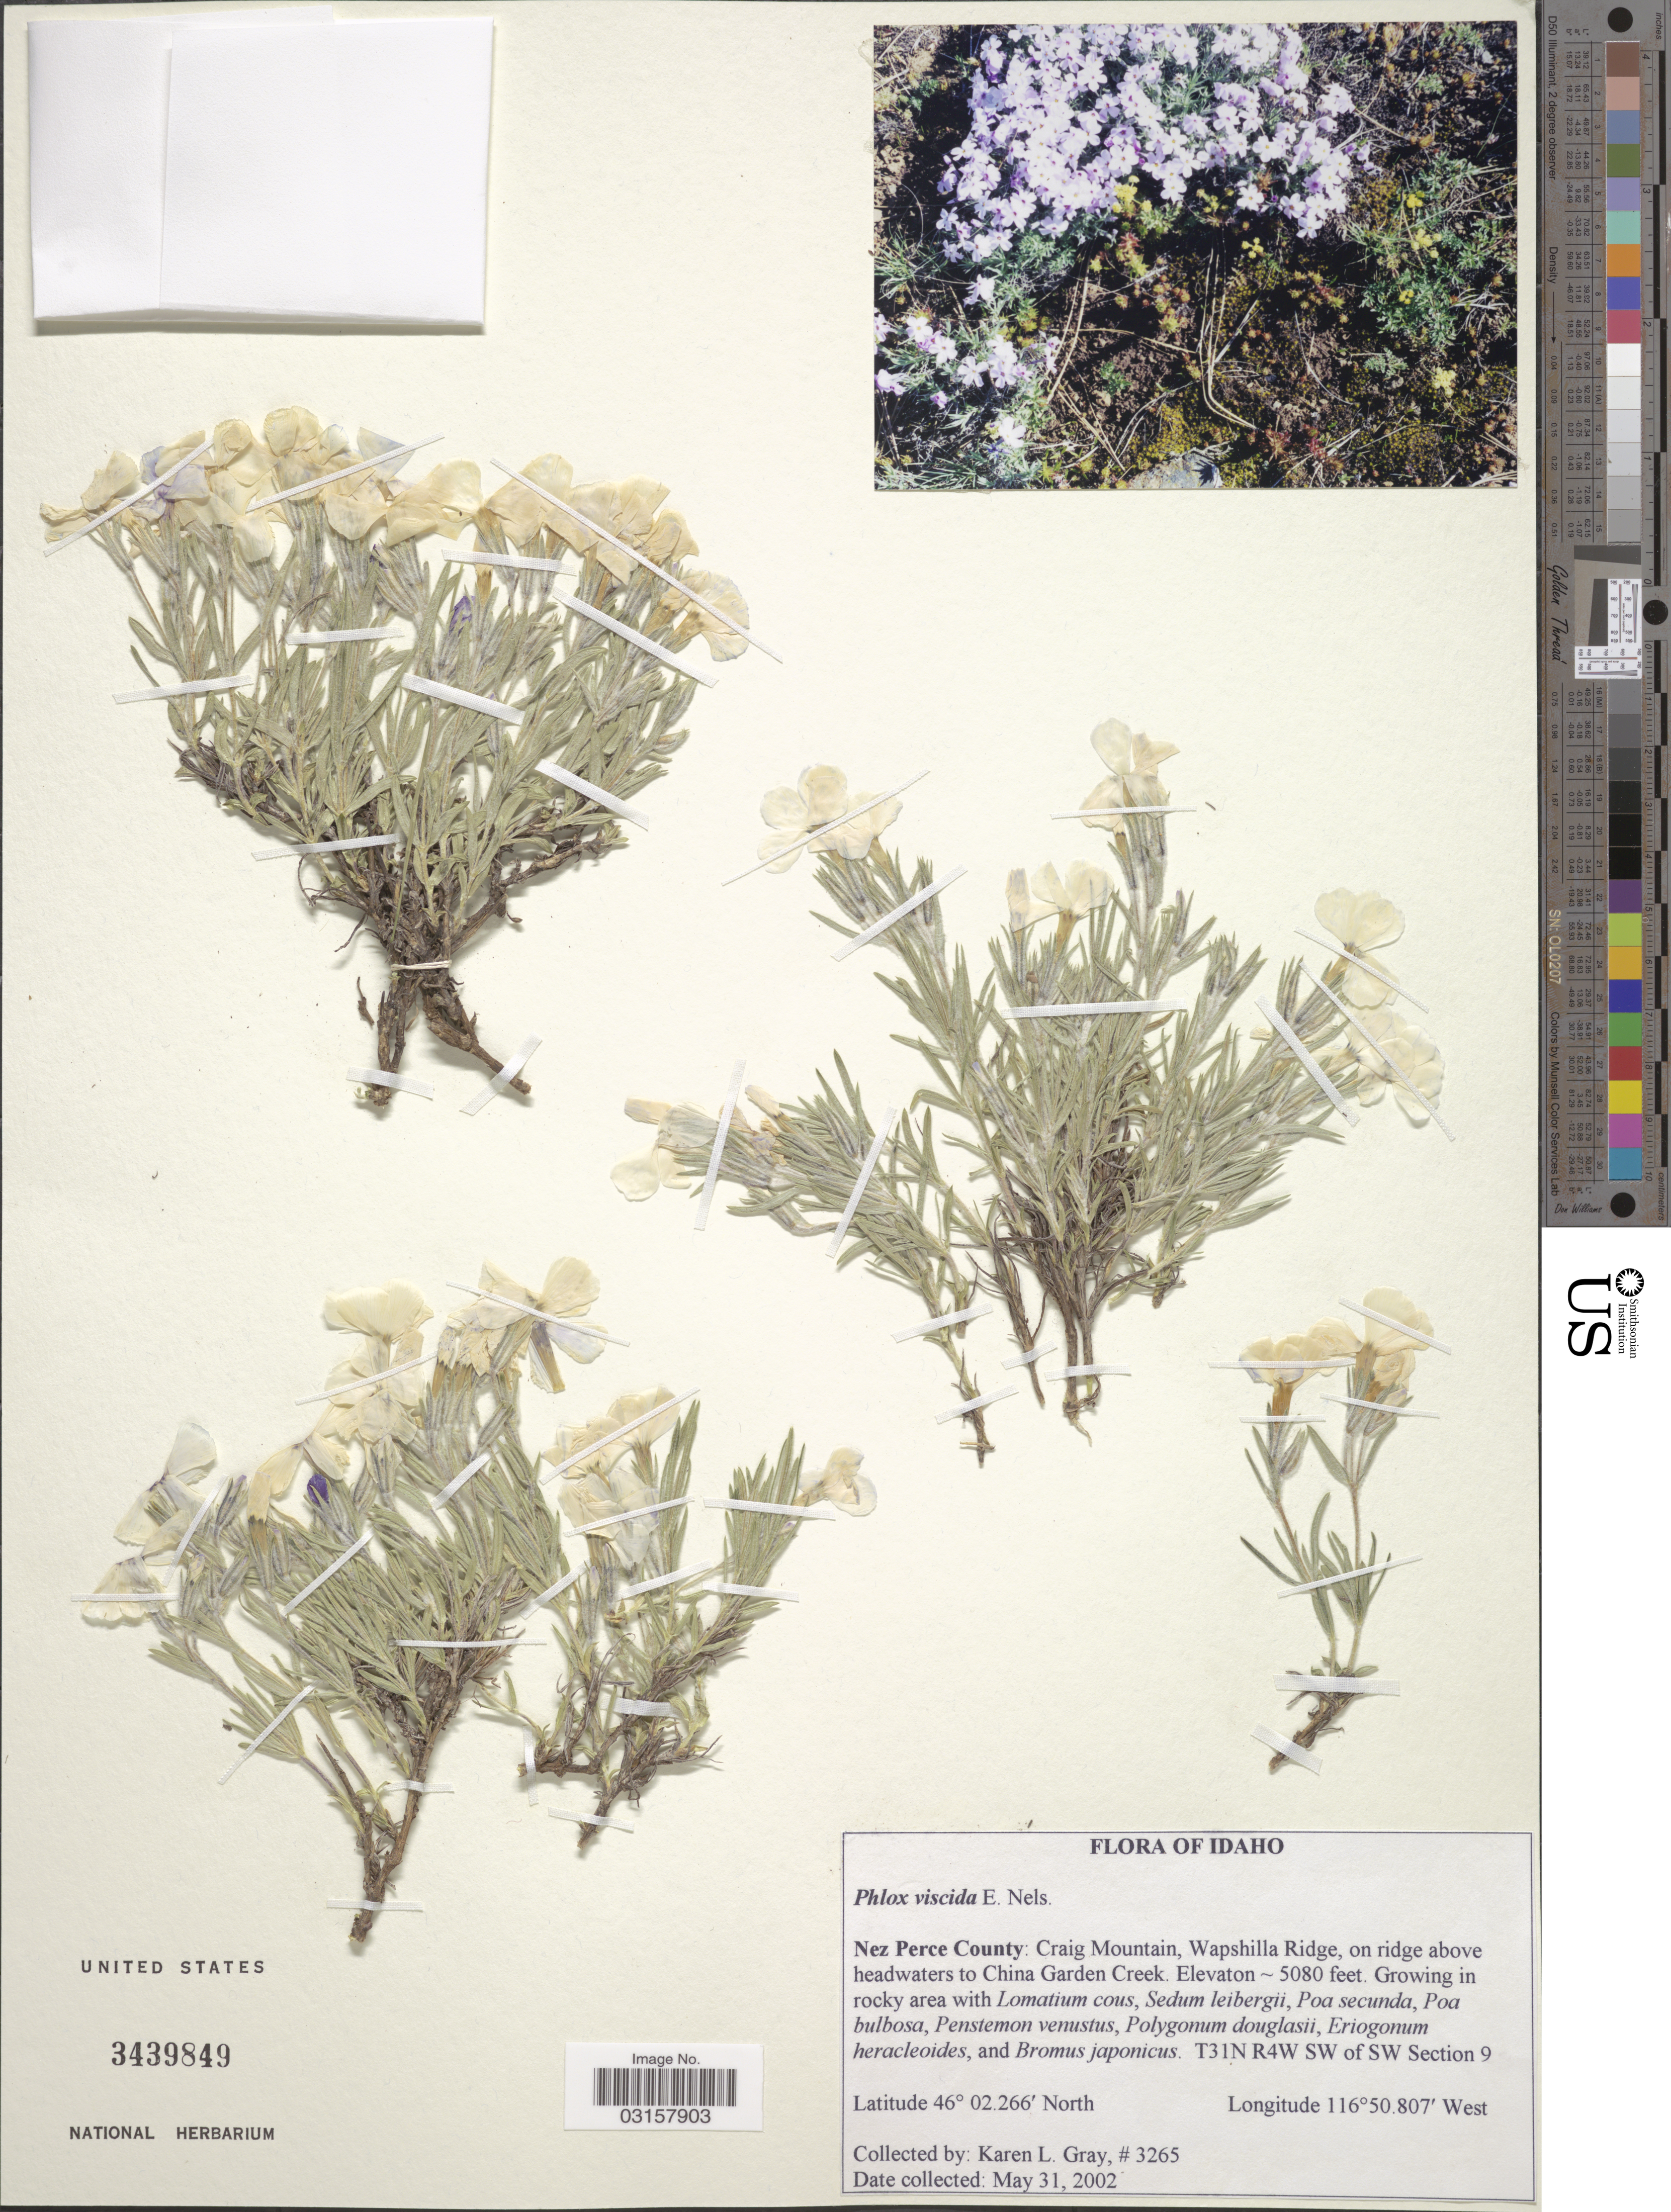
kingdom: Plantae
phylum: Tracheophyta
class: Magnoliopsida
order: Ericales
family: Polemoniaceae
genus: Phlox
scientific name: Phlox mollis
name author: Wherry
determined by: Mayfield, M. H.; Ferguson, C. J.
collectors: K. L. Gray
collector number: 3265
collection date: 2002-05-31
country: United States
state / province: Idaho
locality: Nez Perce County: Craig Mountain, Wapshilla Ridge, on ridge above headwaters to China Garden Creek. T31N R4W SW of SW Section 9.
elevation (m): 1548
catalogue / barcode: US 3439849